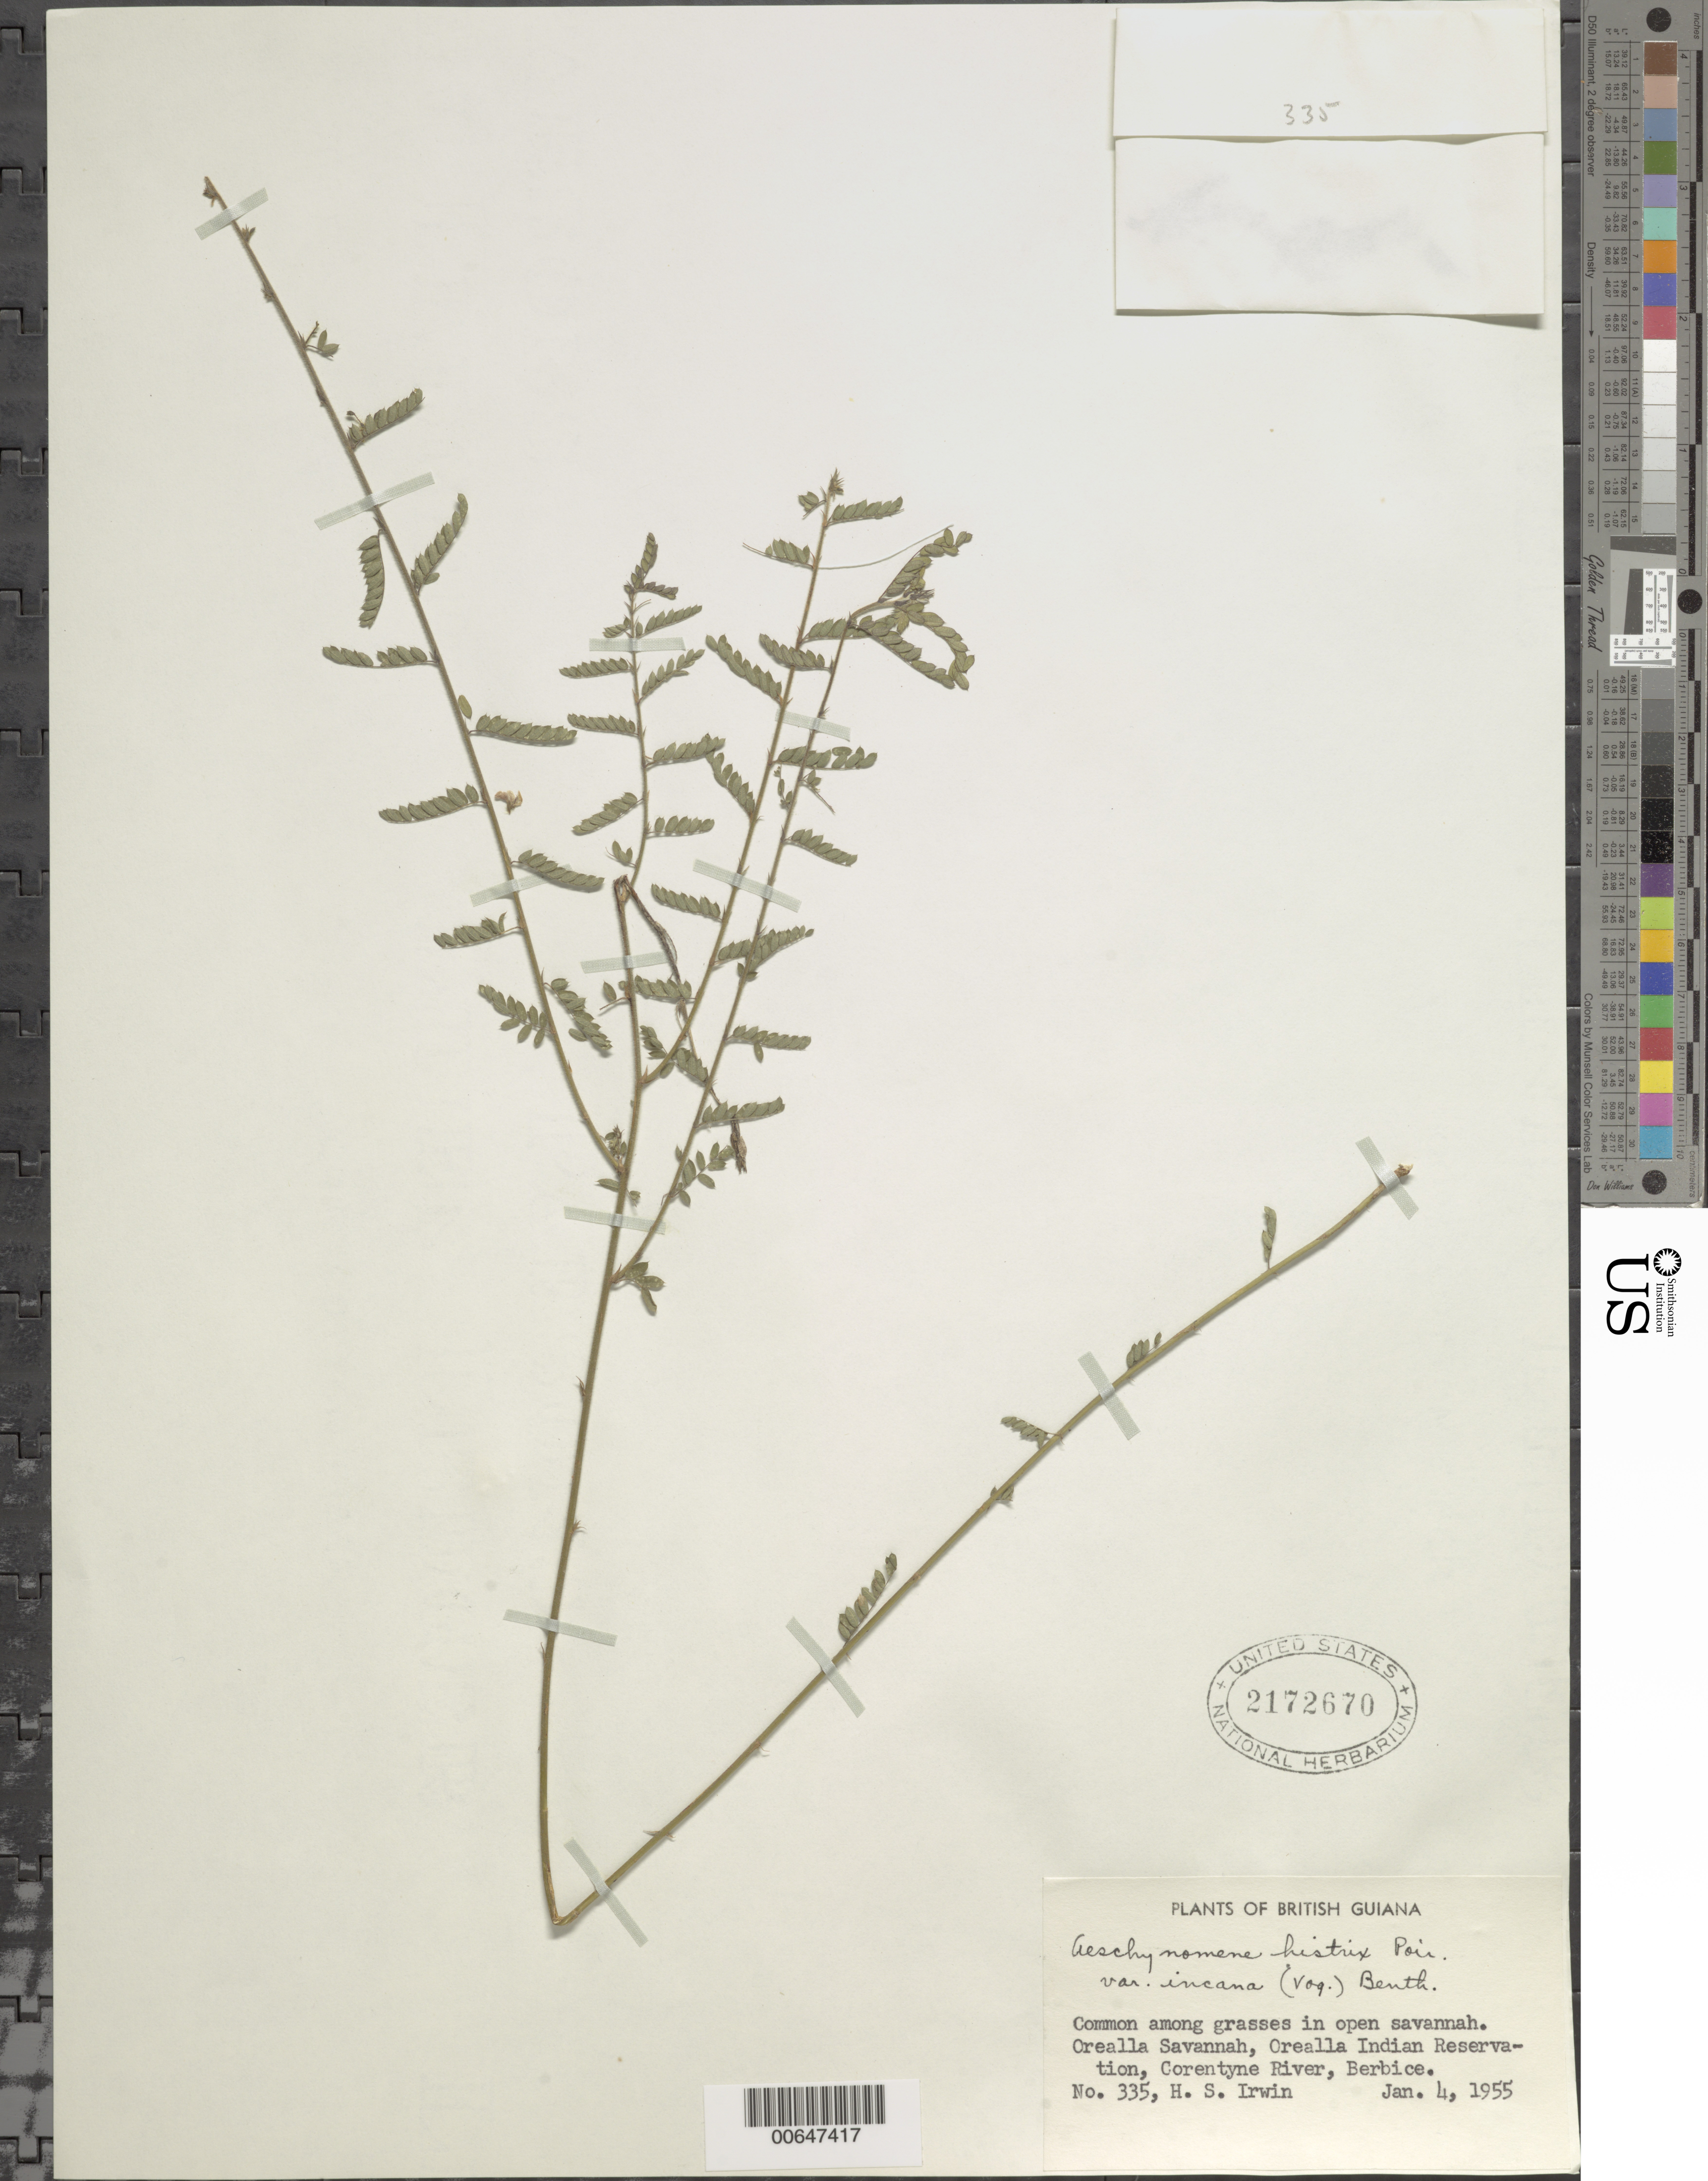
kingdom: Plantae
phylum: Tracheophyta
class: Magnoliopsida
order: Fabales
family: Fabaceae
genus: Aeschynomene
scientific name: Aeschynomene histrix var. incana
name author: Benth.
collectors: H. Irwin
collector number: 335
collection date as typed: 4-Jan-55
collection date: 1955-01-04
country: Guyana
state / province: E. Berbice-Corentyne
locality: Orealla Savanna, Orealla Indian Reservation, Corentyne River, Berbice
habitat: Among grasses in open savannah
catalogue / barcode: US 2172670